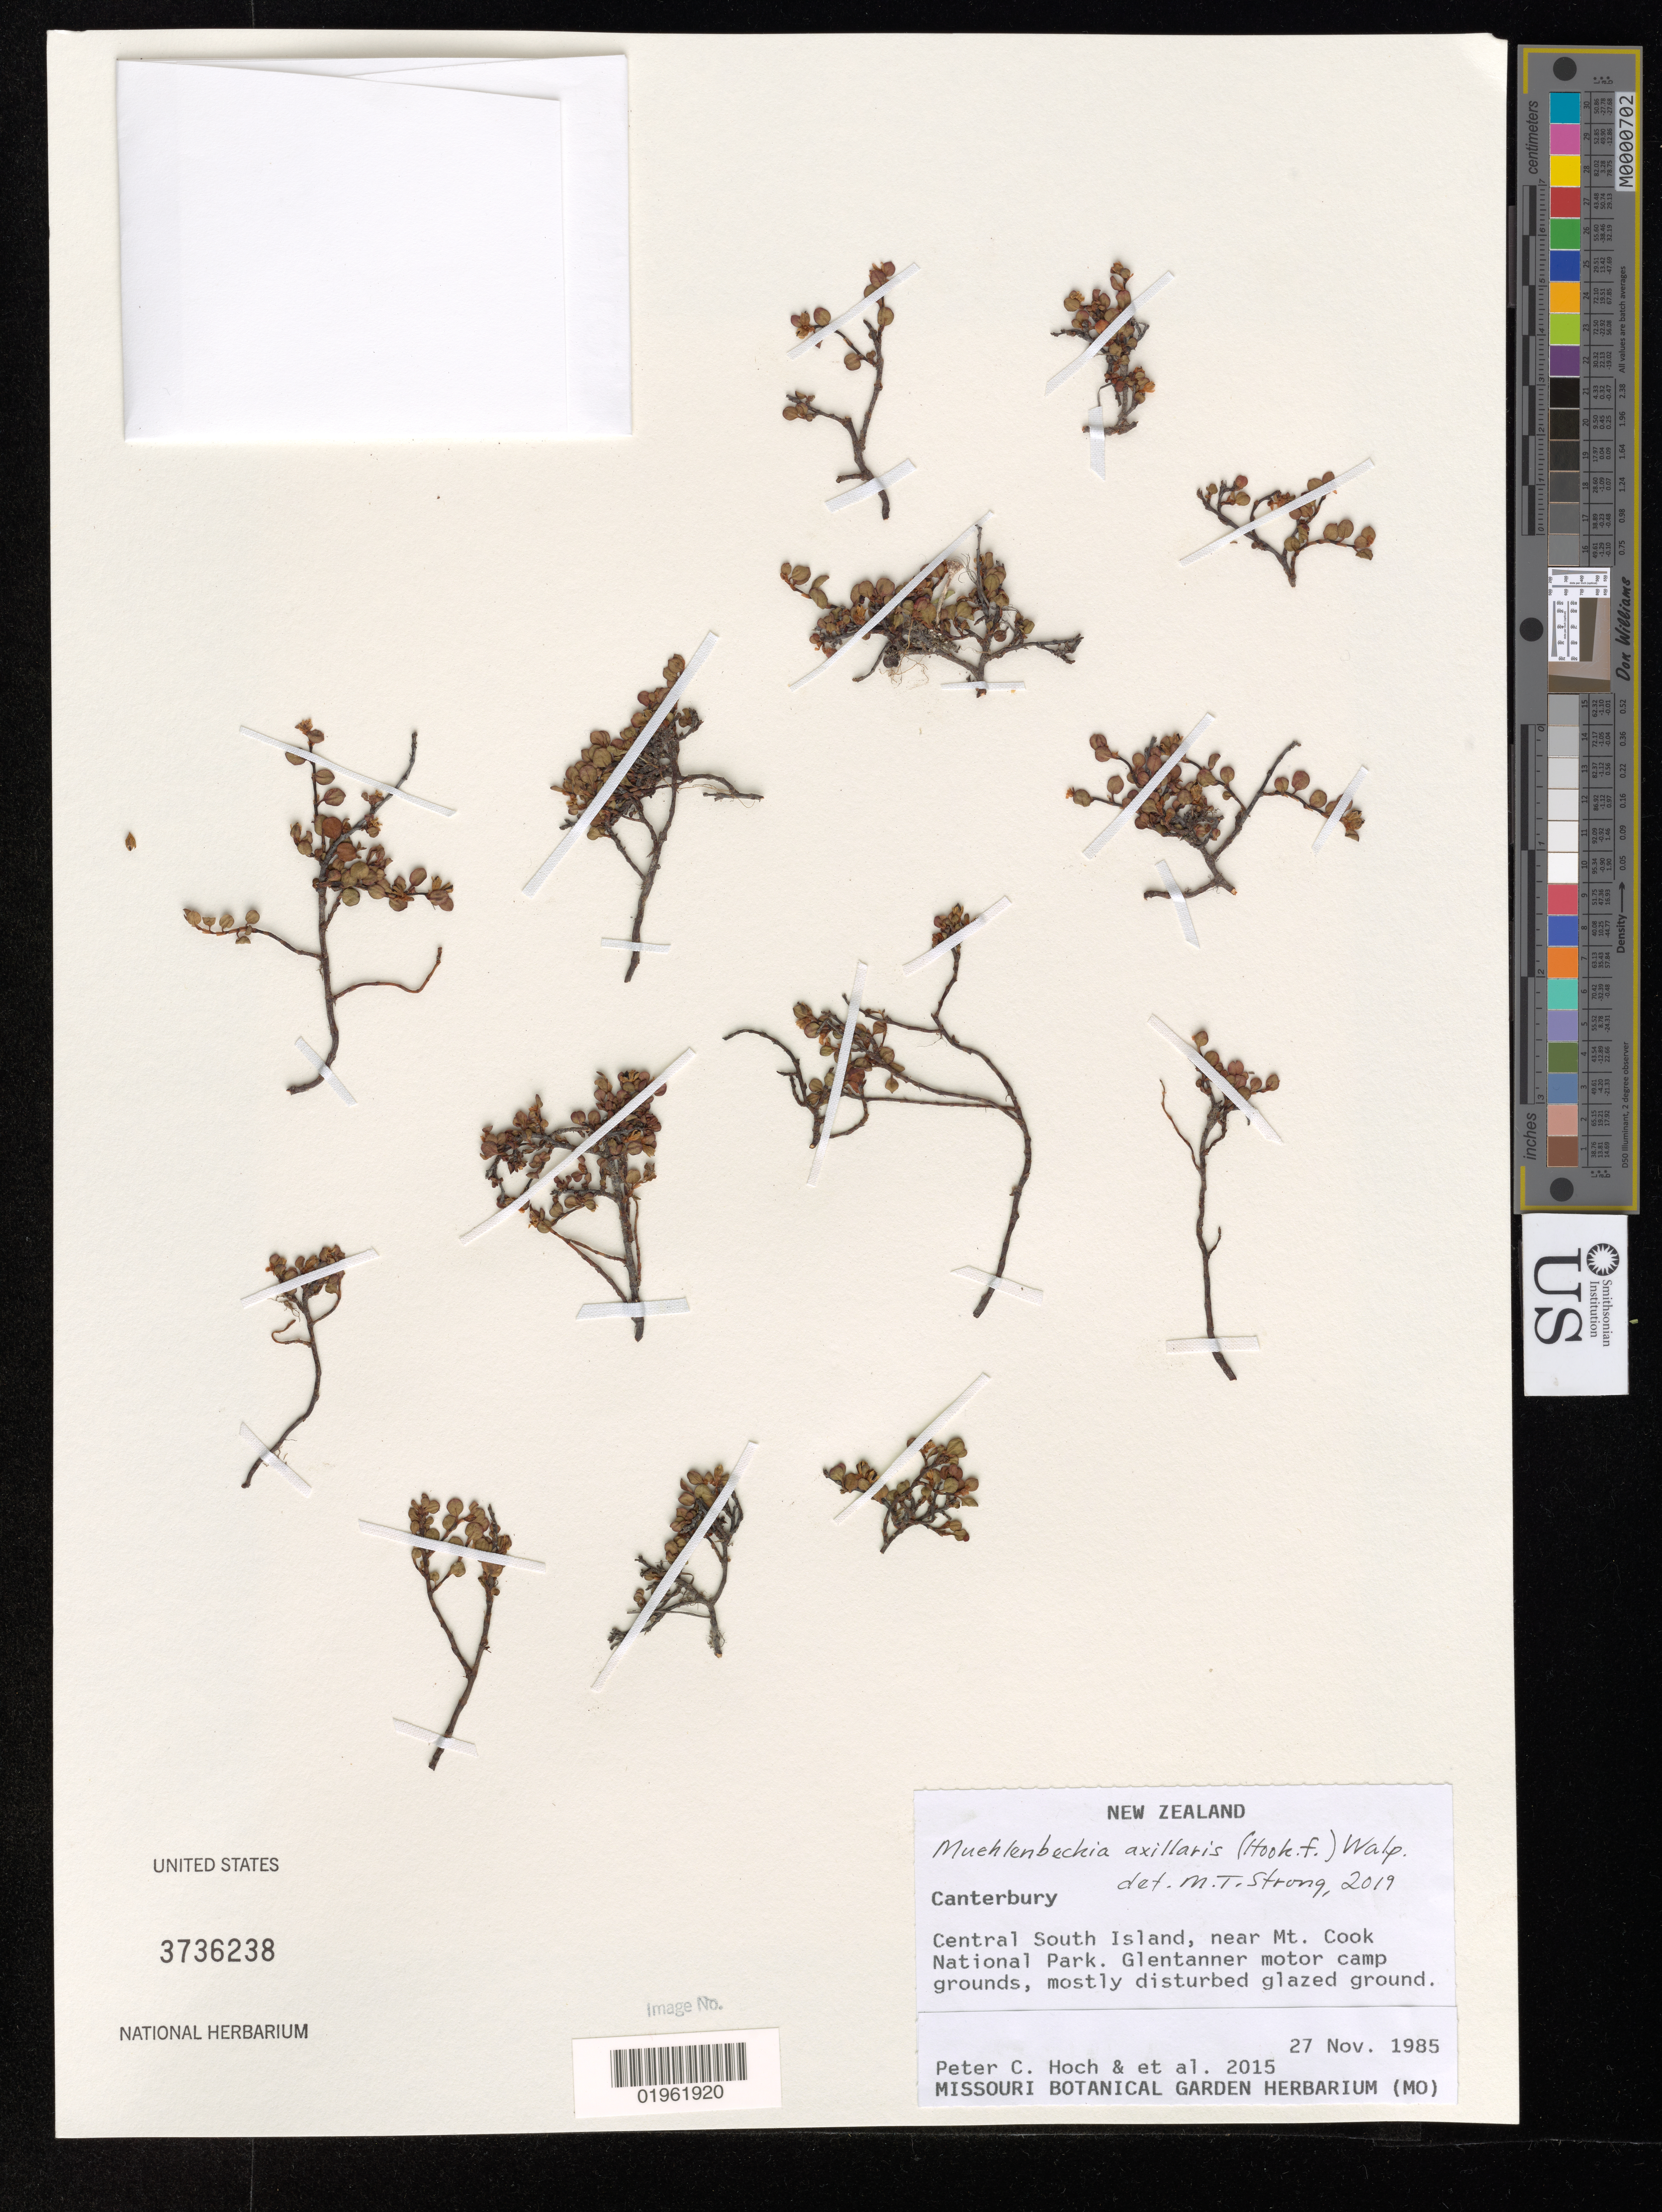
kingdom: Plantae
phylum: Tracheophyta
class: Magnoliopsida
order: Caryophyllales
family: Polygonaceae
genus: Muehlenbeckia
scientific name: Muehlenbeckia axillaris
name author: (Hook. f.) Endl.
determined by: Strong, M. T., (US), Smithsonian Institution - National Museum of Natural History (UNITED STATES)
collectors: P. C. Hoch & et al.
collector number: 2015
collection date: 1985-11-27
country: New Zealand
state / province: Canterbury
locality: Central South Island, Mt. Cook National Park, 5 km S of Glentanner camp, along unnamed stream draining into Lake Pukaki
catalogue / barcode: US 3736238